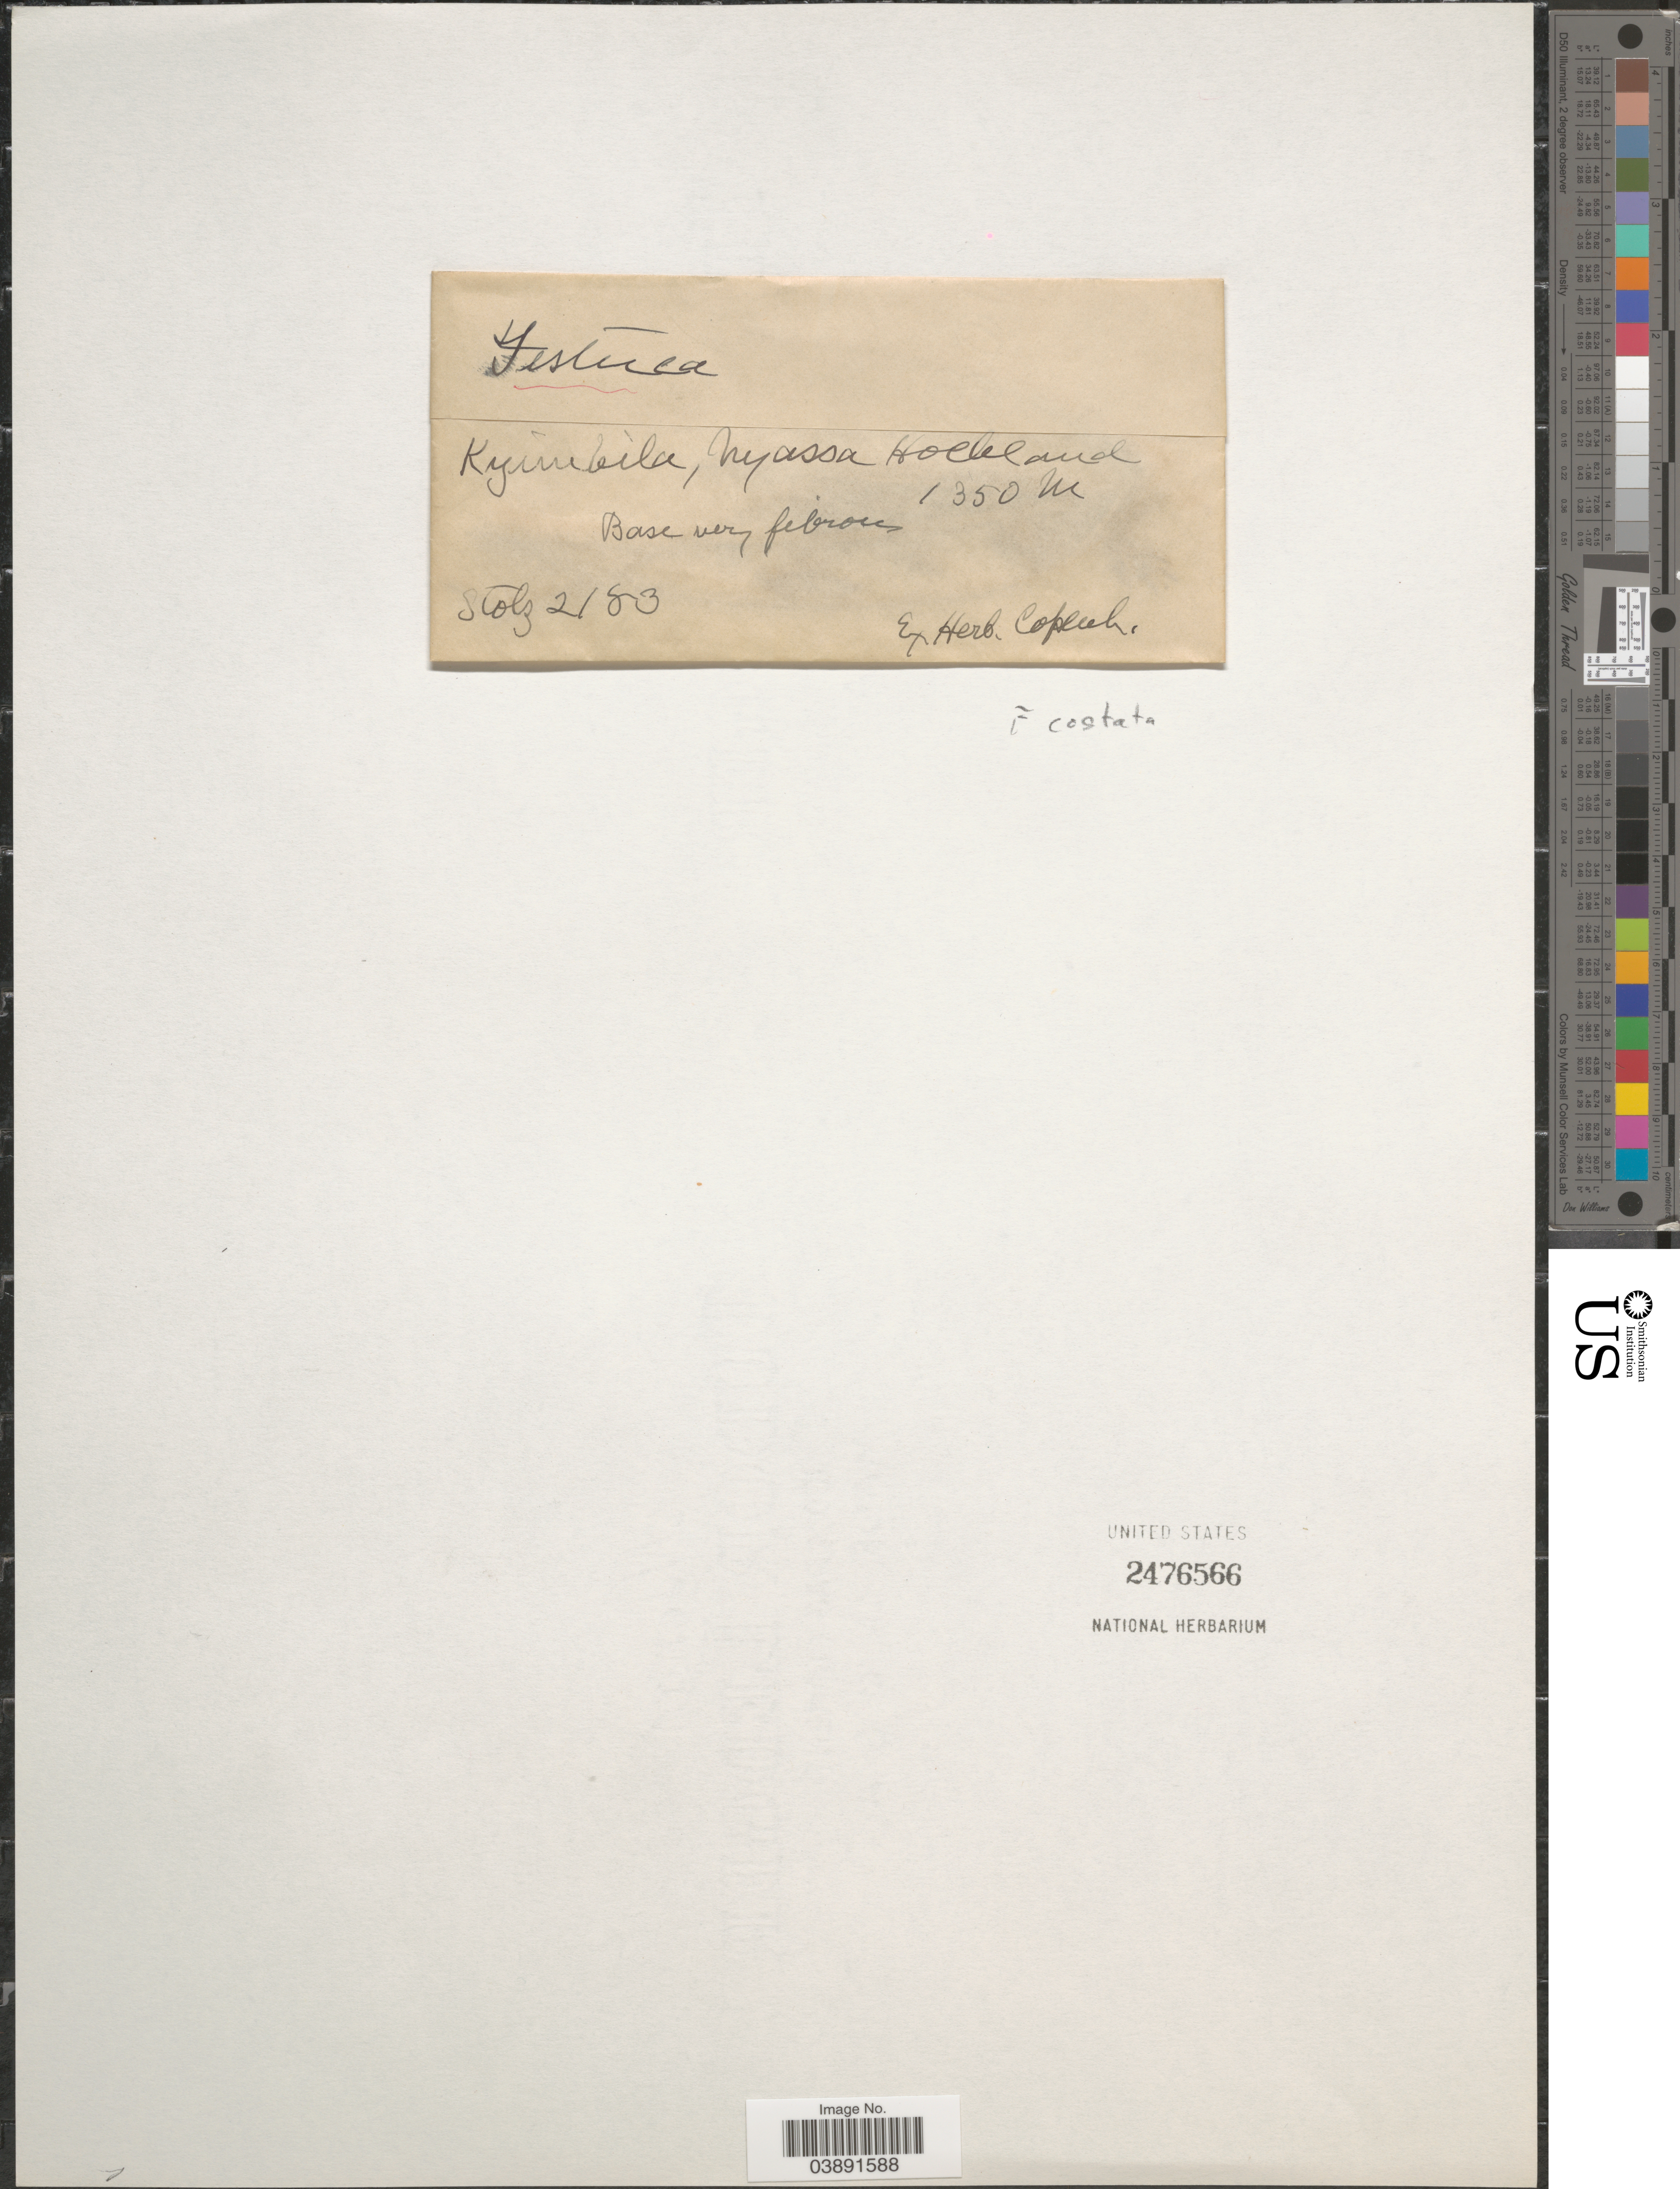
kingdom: Plantae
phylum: Tracheophyta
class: Liliopsida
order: Poales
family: Poaceae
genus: Festuca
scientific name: Festuca sp.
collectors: Stolz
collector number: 2183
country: Tanzania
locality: Kyimbila, Nyassa Hochland.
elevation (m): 1350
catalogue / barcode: US 2476566